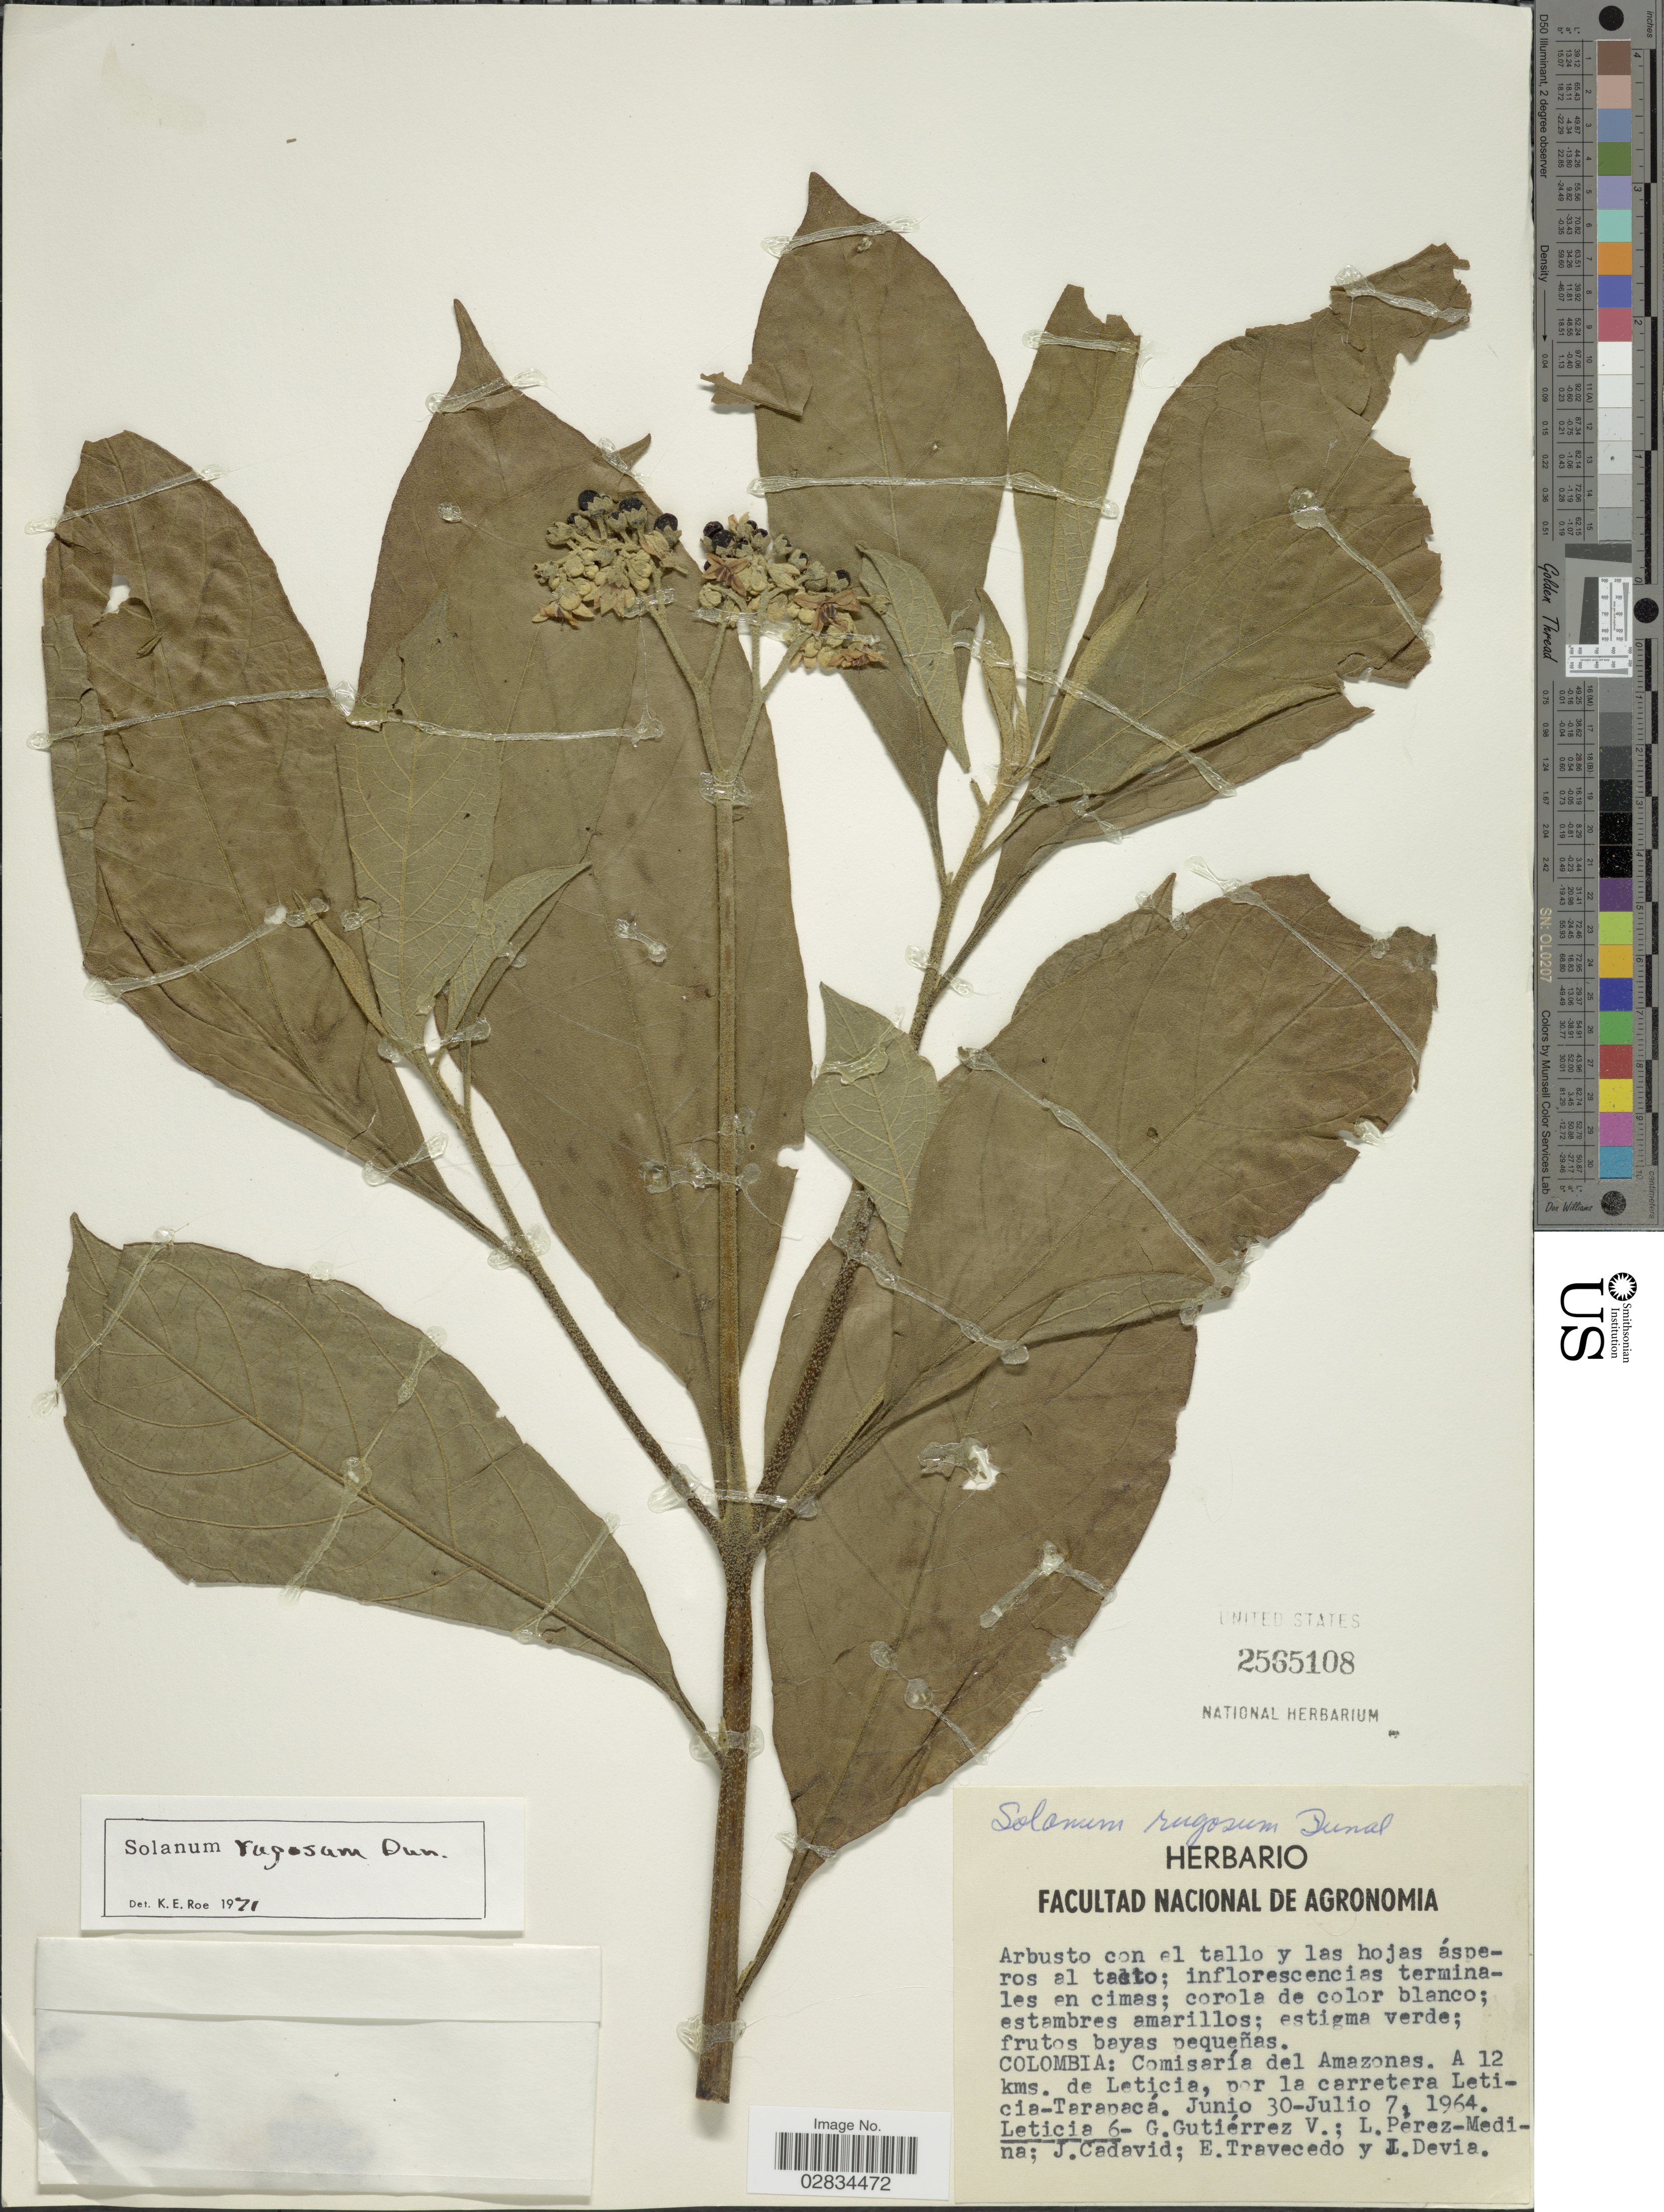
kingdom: Plantae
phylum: Tracheophyta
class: Magnoliopsida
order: Solanales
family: Solanaceae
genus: Solanum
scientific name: Solanum rugosum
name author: Dunal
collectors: Leticia, G. Gutiérrez V., L. Pérez-Medina, J. Cadavid & et al.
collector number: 6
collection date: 1964-06-30/1964-07-07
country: Colombia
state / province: Amazônas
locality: Comisaría del Amazonas. A 12 kms. de Leticia, por la carretera Leticia - Tarapacá.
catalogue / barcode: US 2565108